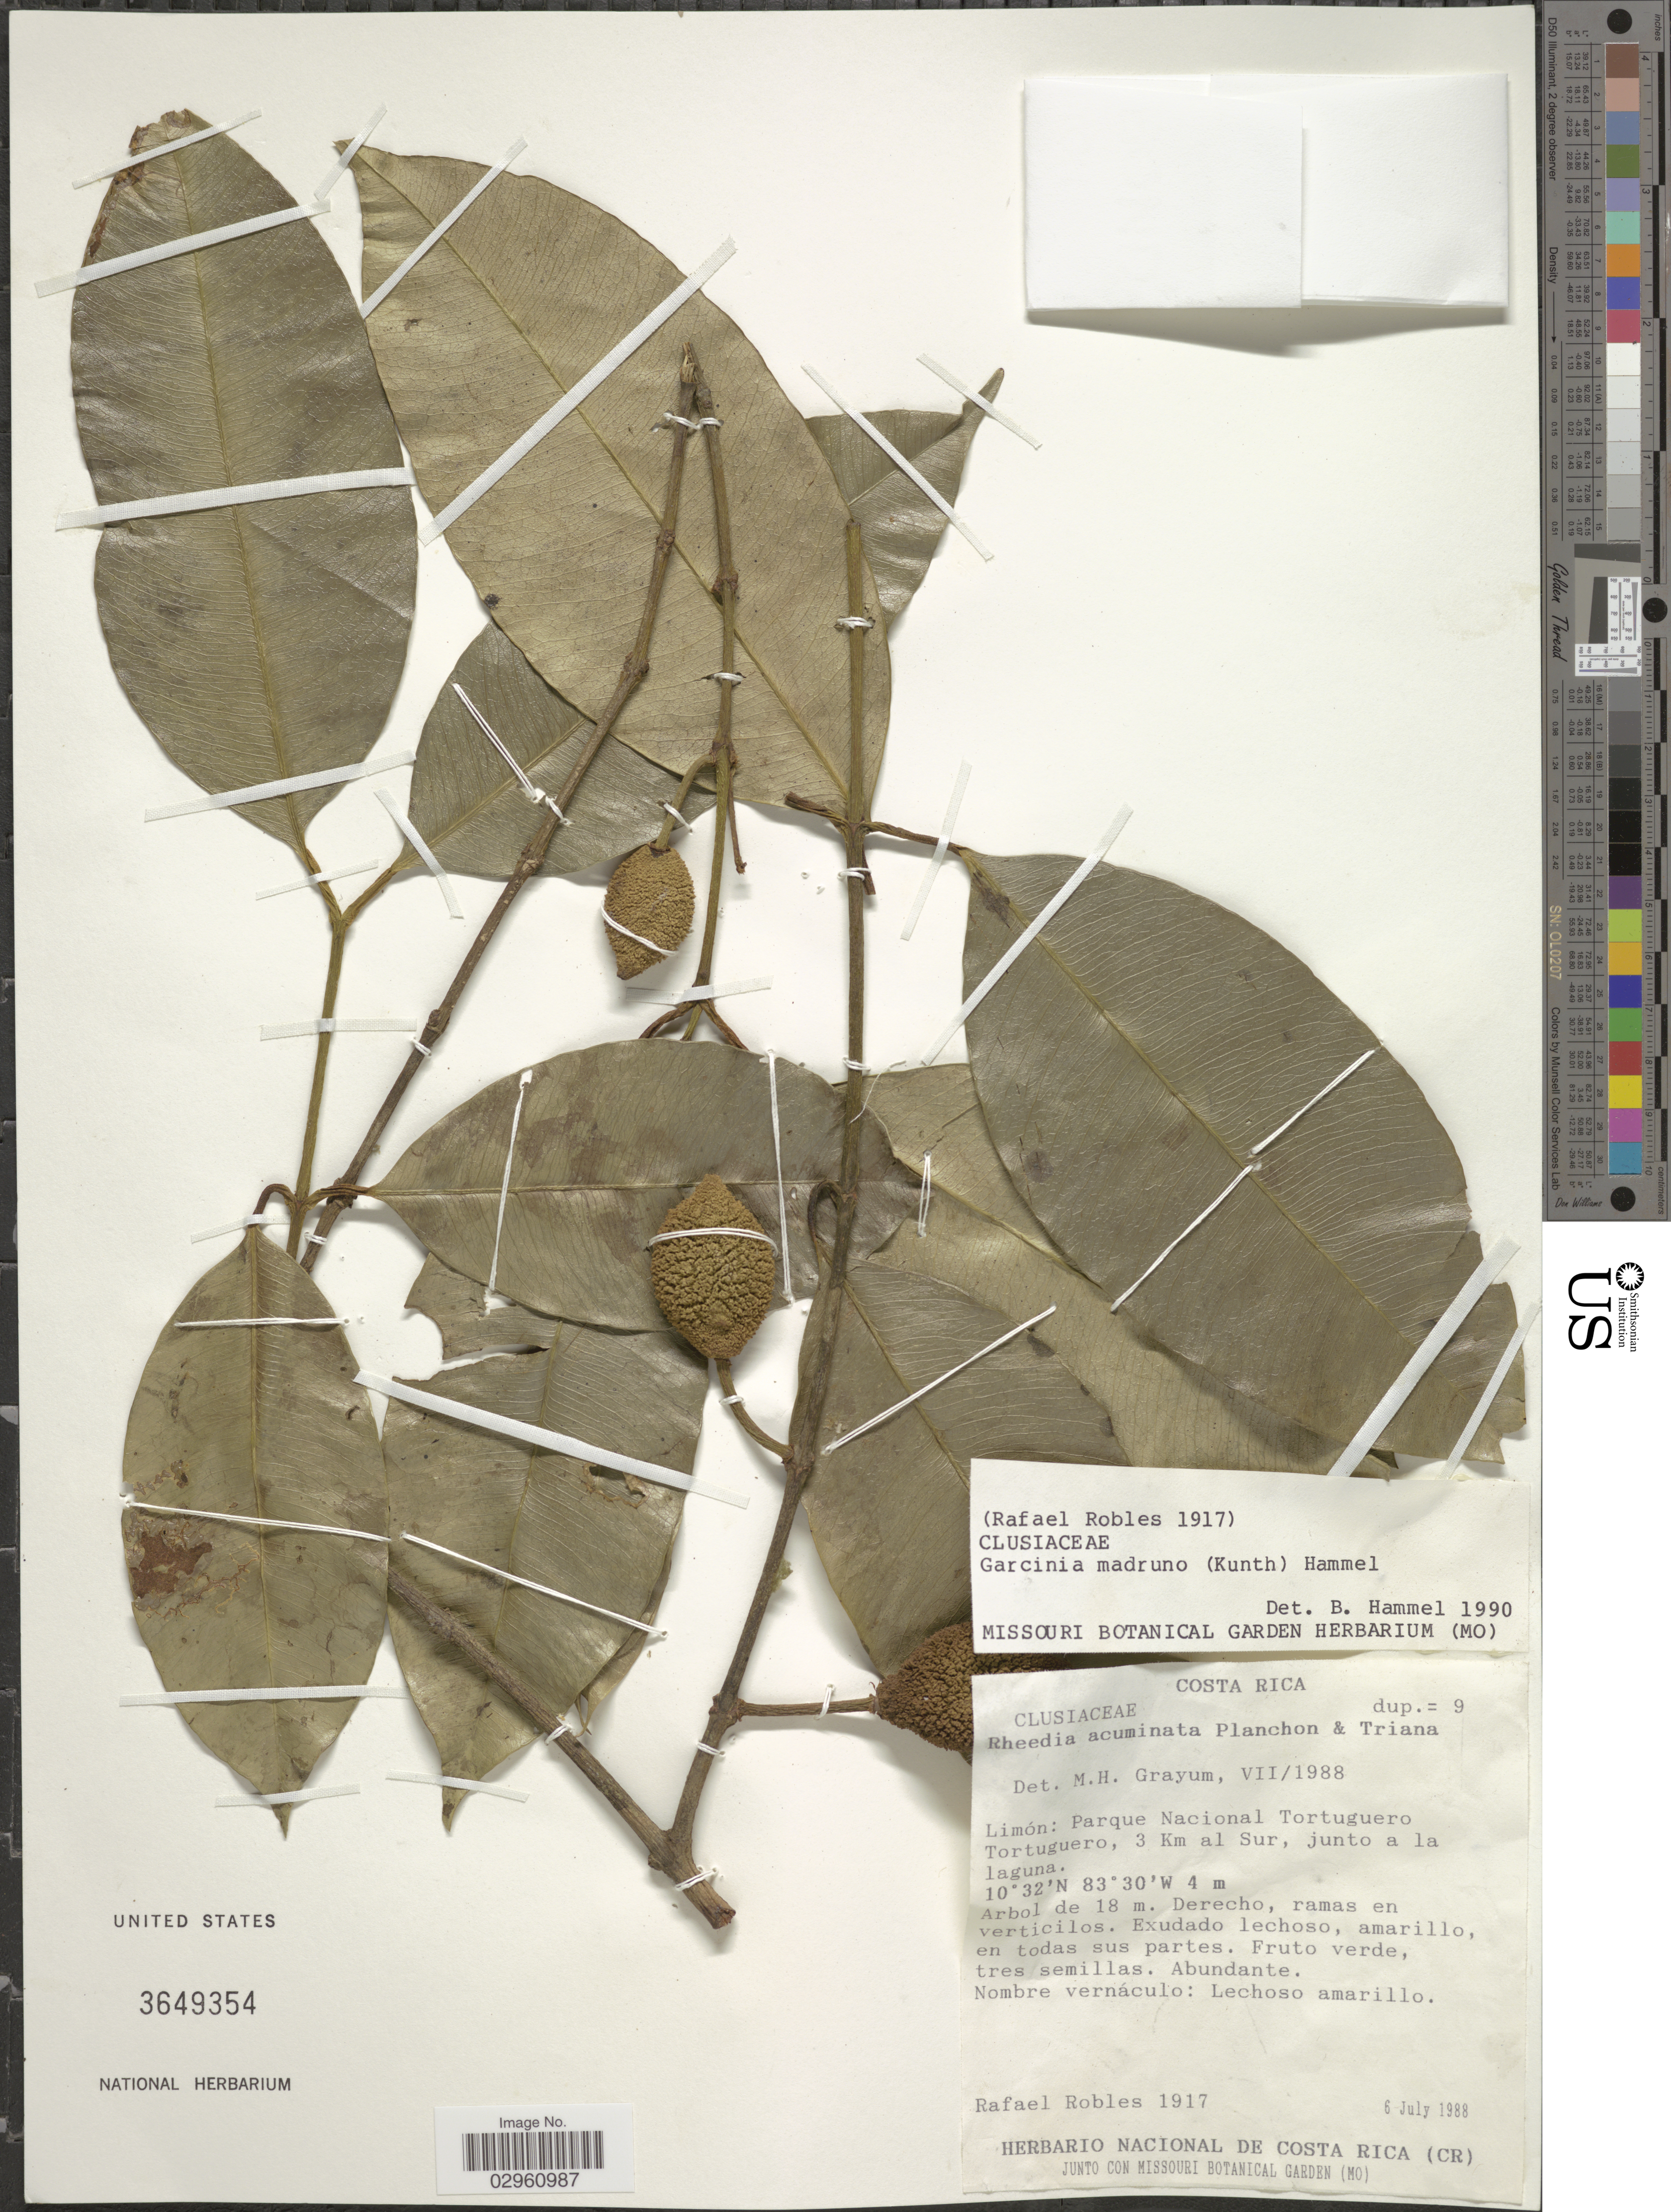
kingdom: Plantae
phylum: Tracheophyta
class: Magnoliopsida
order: Malpighiales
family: Clusiaceae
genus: Garcinia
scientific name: Garcinia madruno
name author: (Kunth) Hammel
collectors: R. Robles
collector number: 1917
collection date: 1988-07-06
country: Costa Rica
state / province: Limón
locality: Parque Nacional Tortuguero Tortuguero, 3 Km al Sur, junto a la laguna.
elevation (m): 4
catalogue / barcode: US 3649354